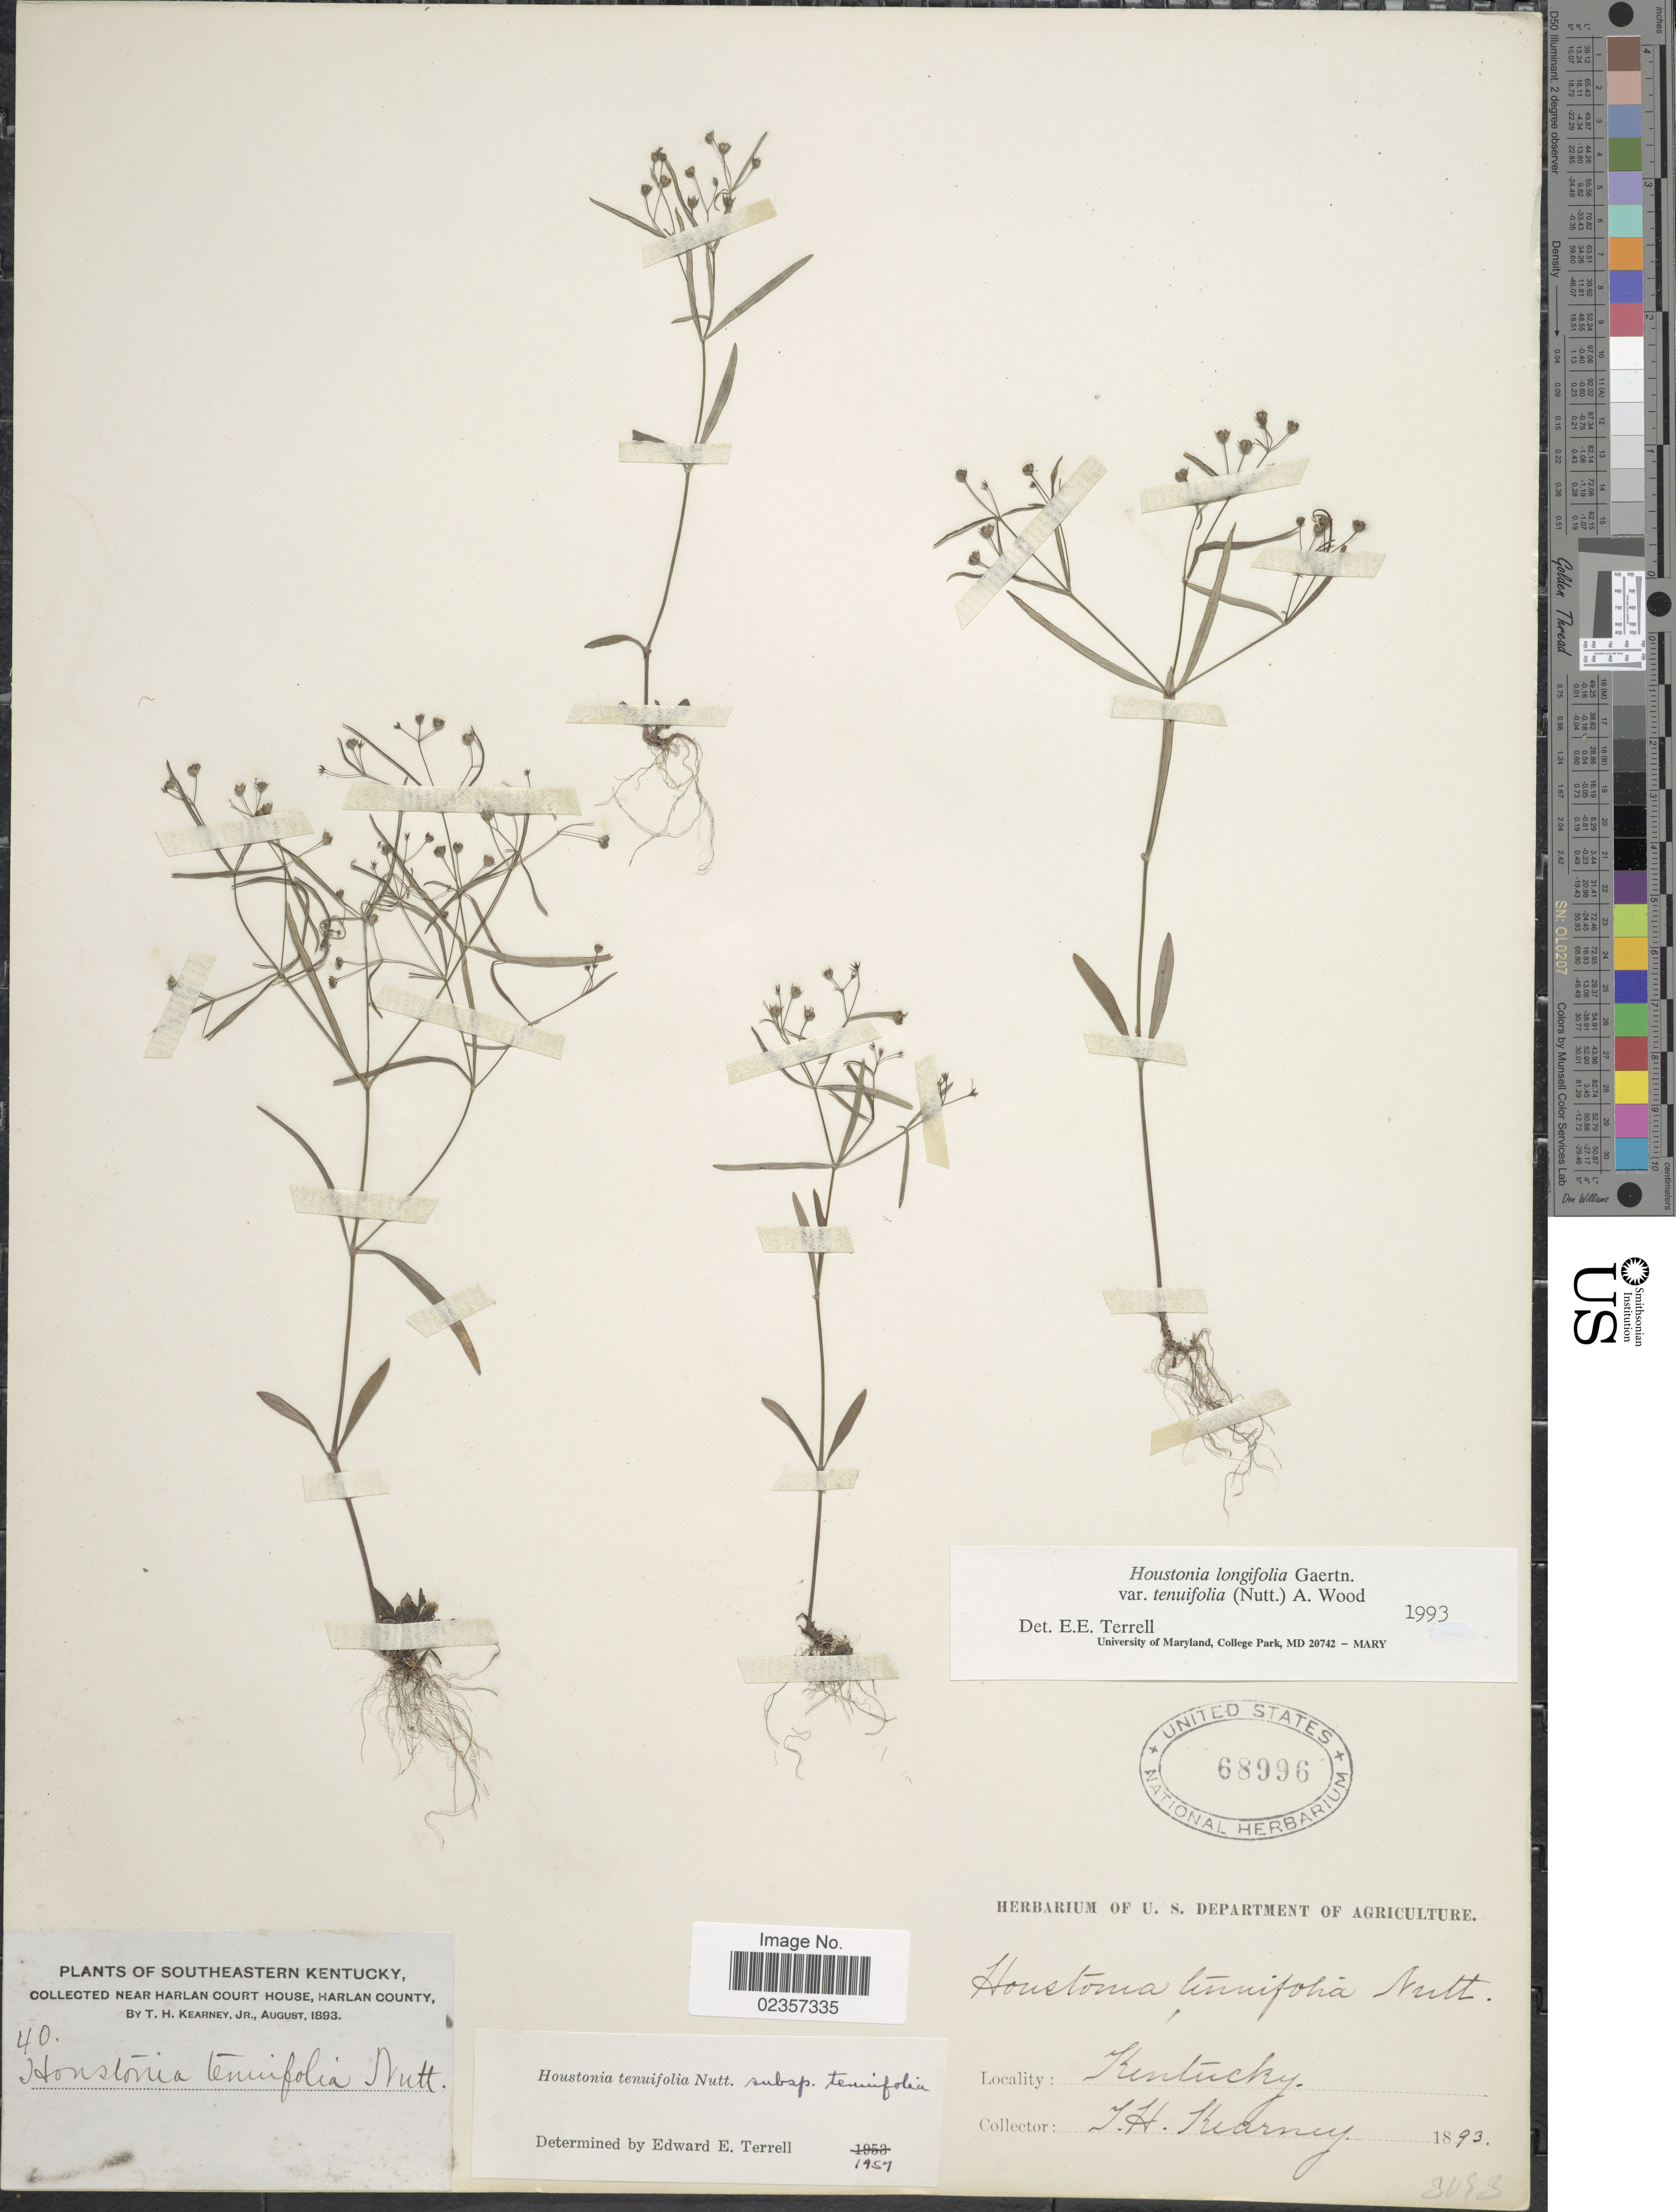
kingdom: Plantae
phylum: Tracheophyta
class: Magnoliopsida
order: Gentianales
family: Rubiaceae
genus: Houstonia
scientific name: Houstonia longifolia var. tenuifolia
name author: (Nutt.) Alph. Wood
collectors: T. H. Kearney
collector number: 40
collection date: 1893-08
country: United States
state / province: Kentucky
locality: Southeastern Kentucky, near Harlan Court House, Harlan County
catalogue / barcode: US 68996